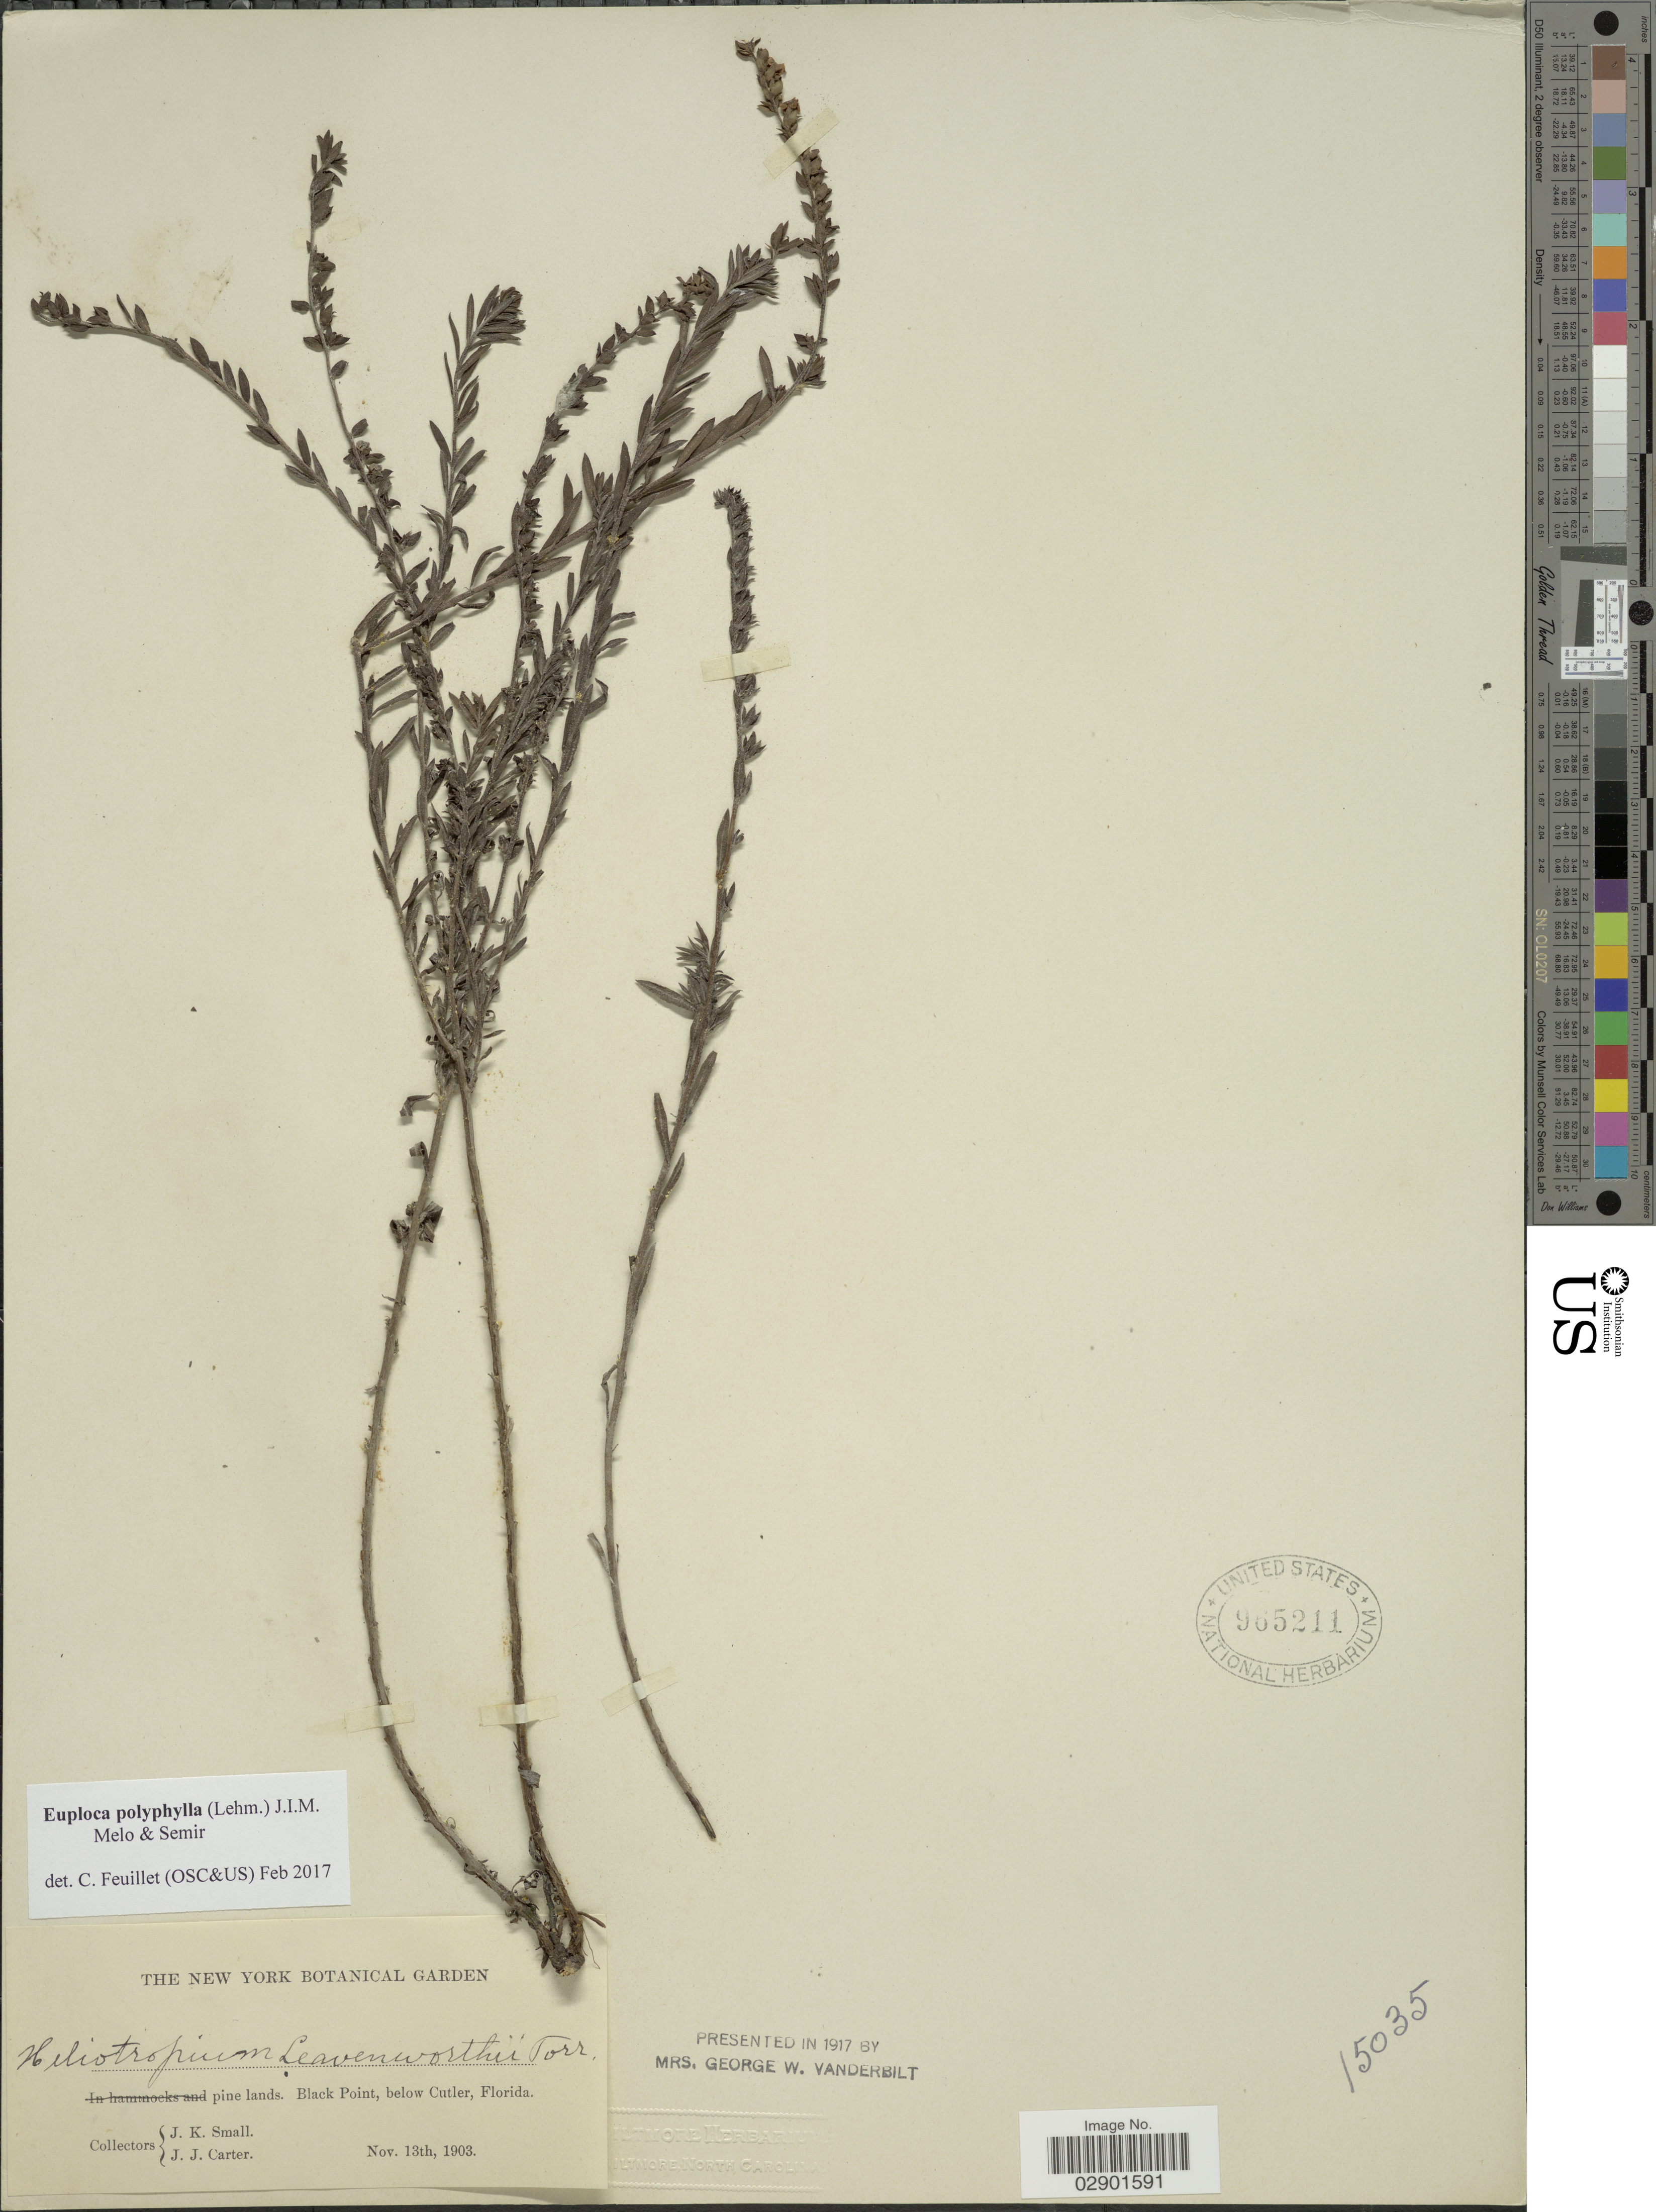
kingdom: Plantae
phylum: Tracheophyta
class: Magnoliopsida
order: Boraginales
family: Heliotropiaceae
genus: Euploca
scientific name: Euploca polyphylla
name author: (Lehm.) J.I.M. Melo & Semir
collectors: J. K. Small & J. Carter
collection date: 1903-11-13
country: United States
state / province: Florida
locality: Pine lands. Black Point, below Cutler.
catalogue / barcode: US 965211